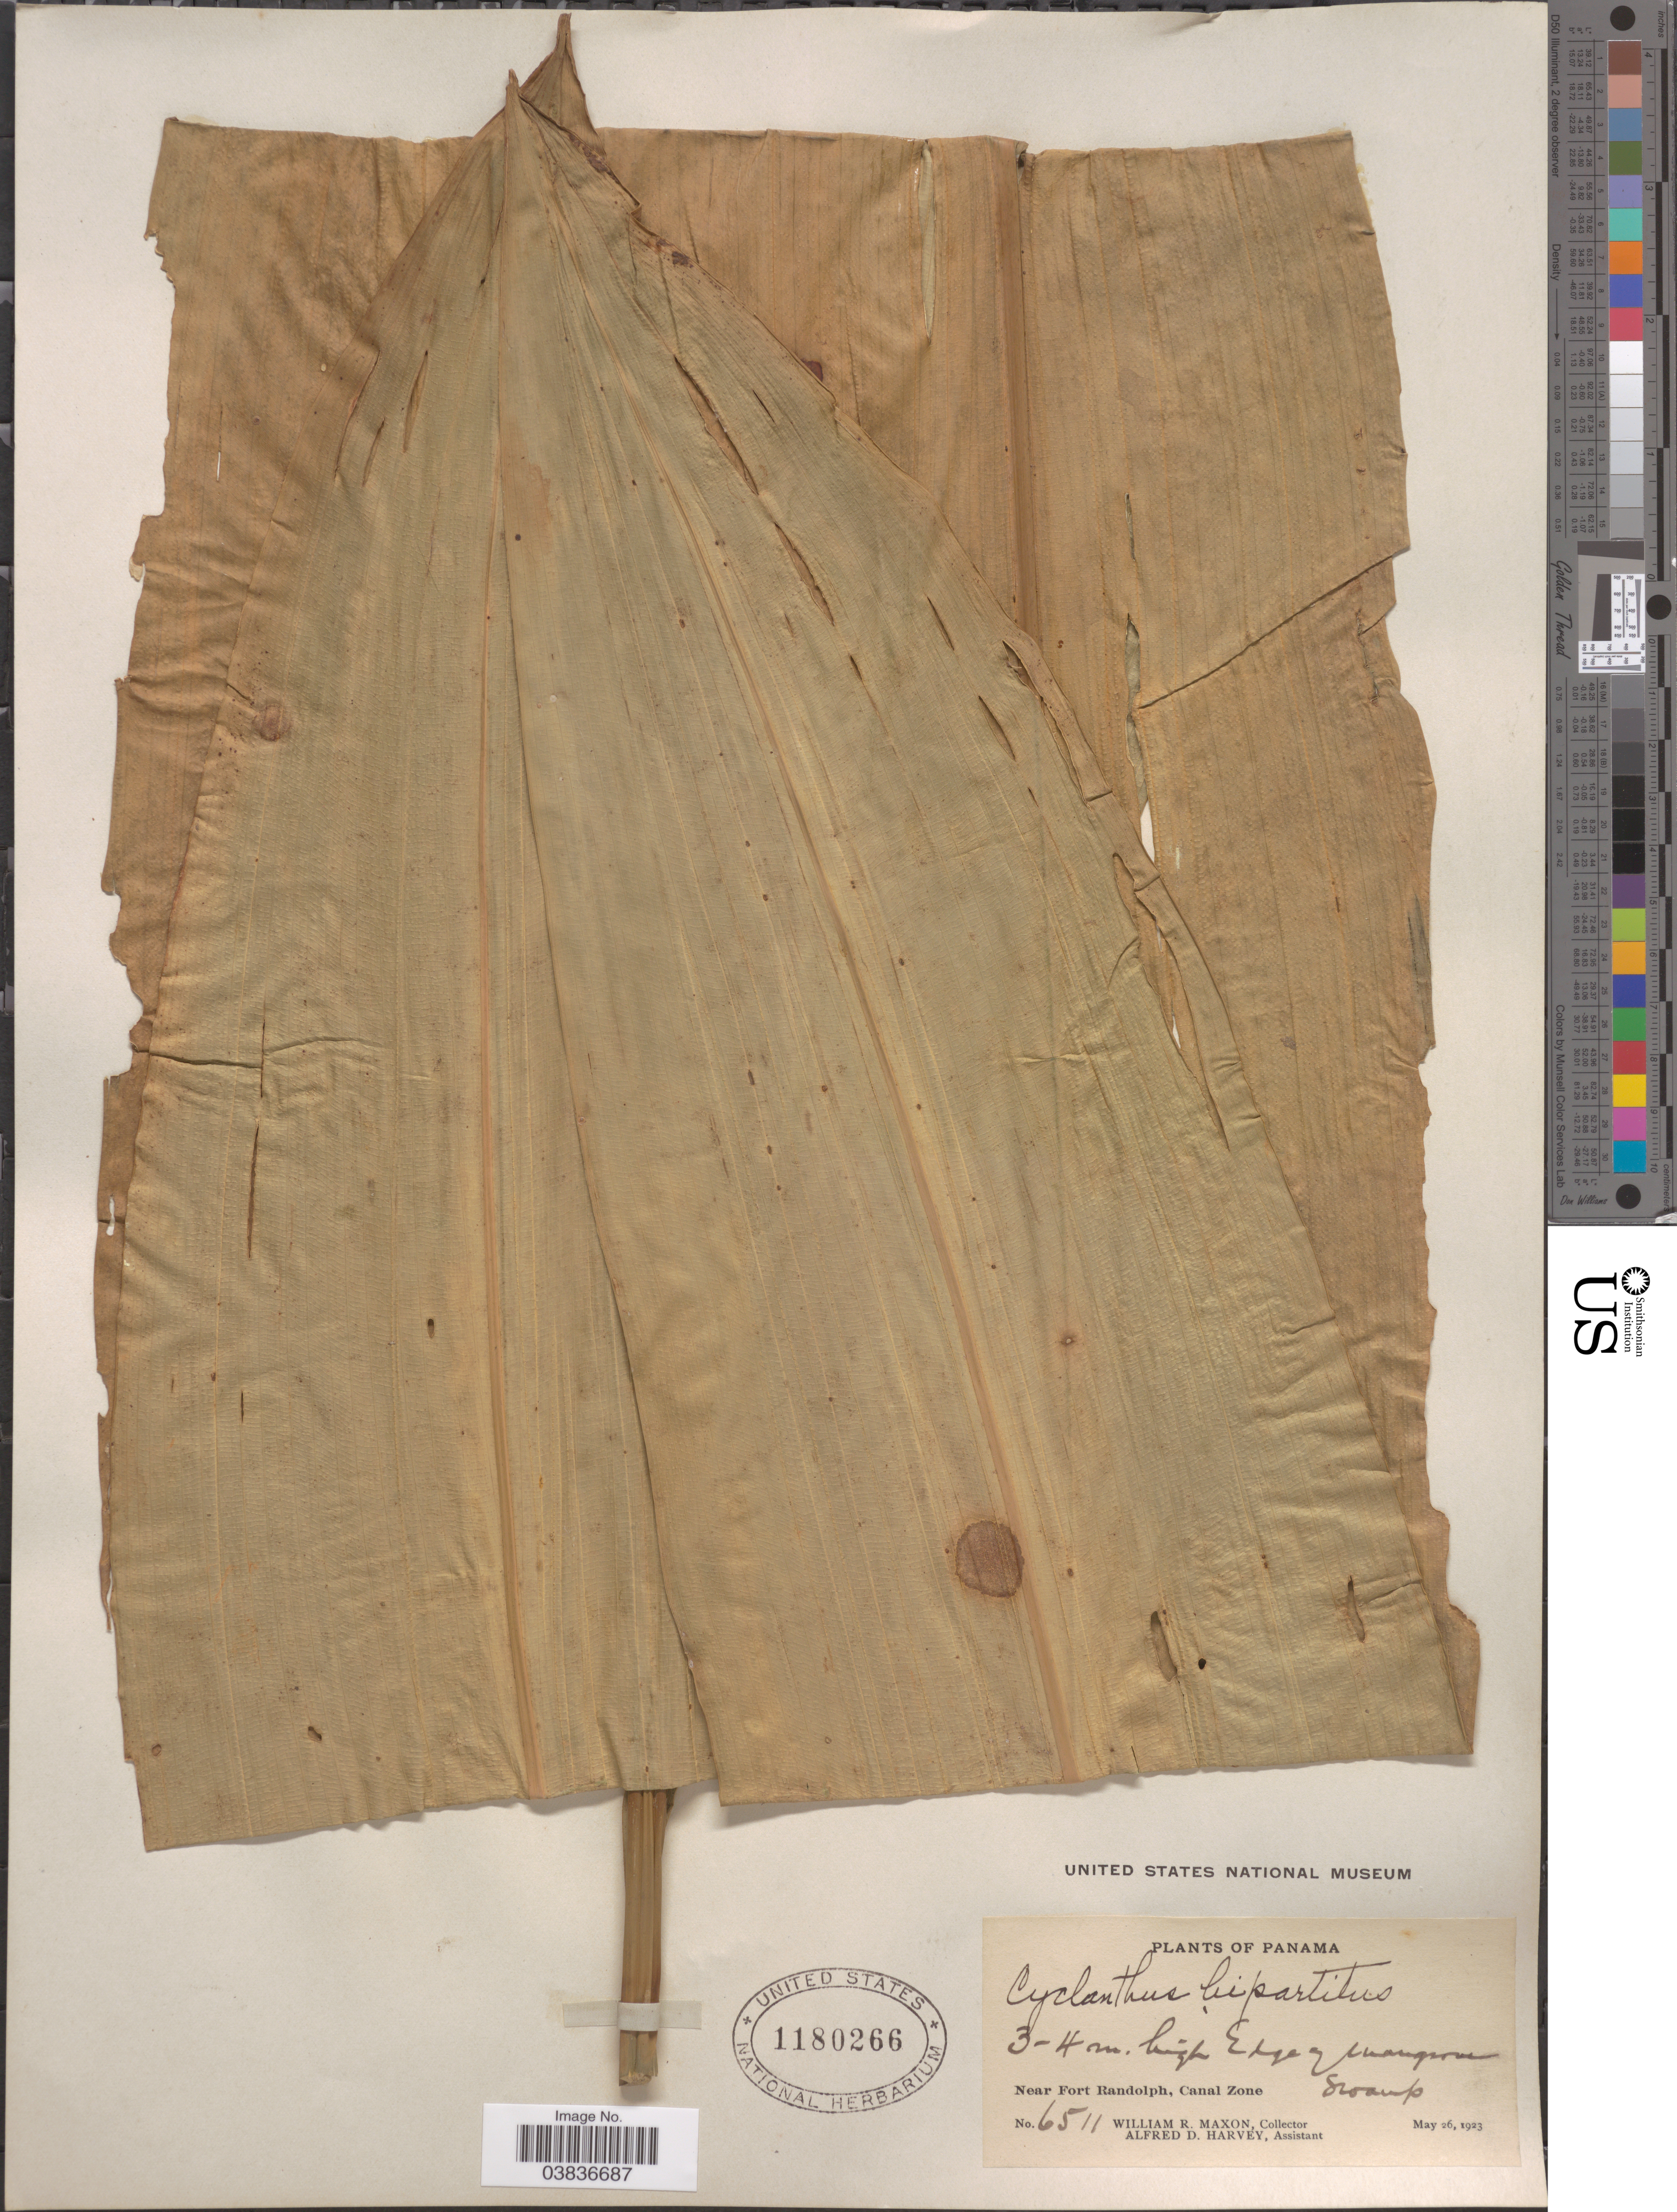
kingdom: Plantae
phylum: Tracheophyta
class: Liliopsida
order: Pandanales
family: Cyclanthaceae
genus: Cyclanthus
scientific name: Cyclanthus bipartitus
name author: Poit. ex A. Rich.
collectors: W. R. Maxon & A. D. Harvey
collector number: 6511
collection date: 1923-05-26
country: Panama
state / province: Colón / Panamá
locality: Near Fort Randolph, Canal Zone.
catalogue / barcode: US 1180266